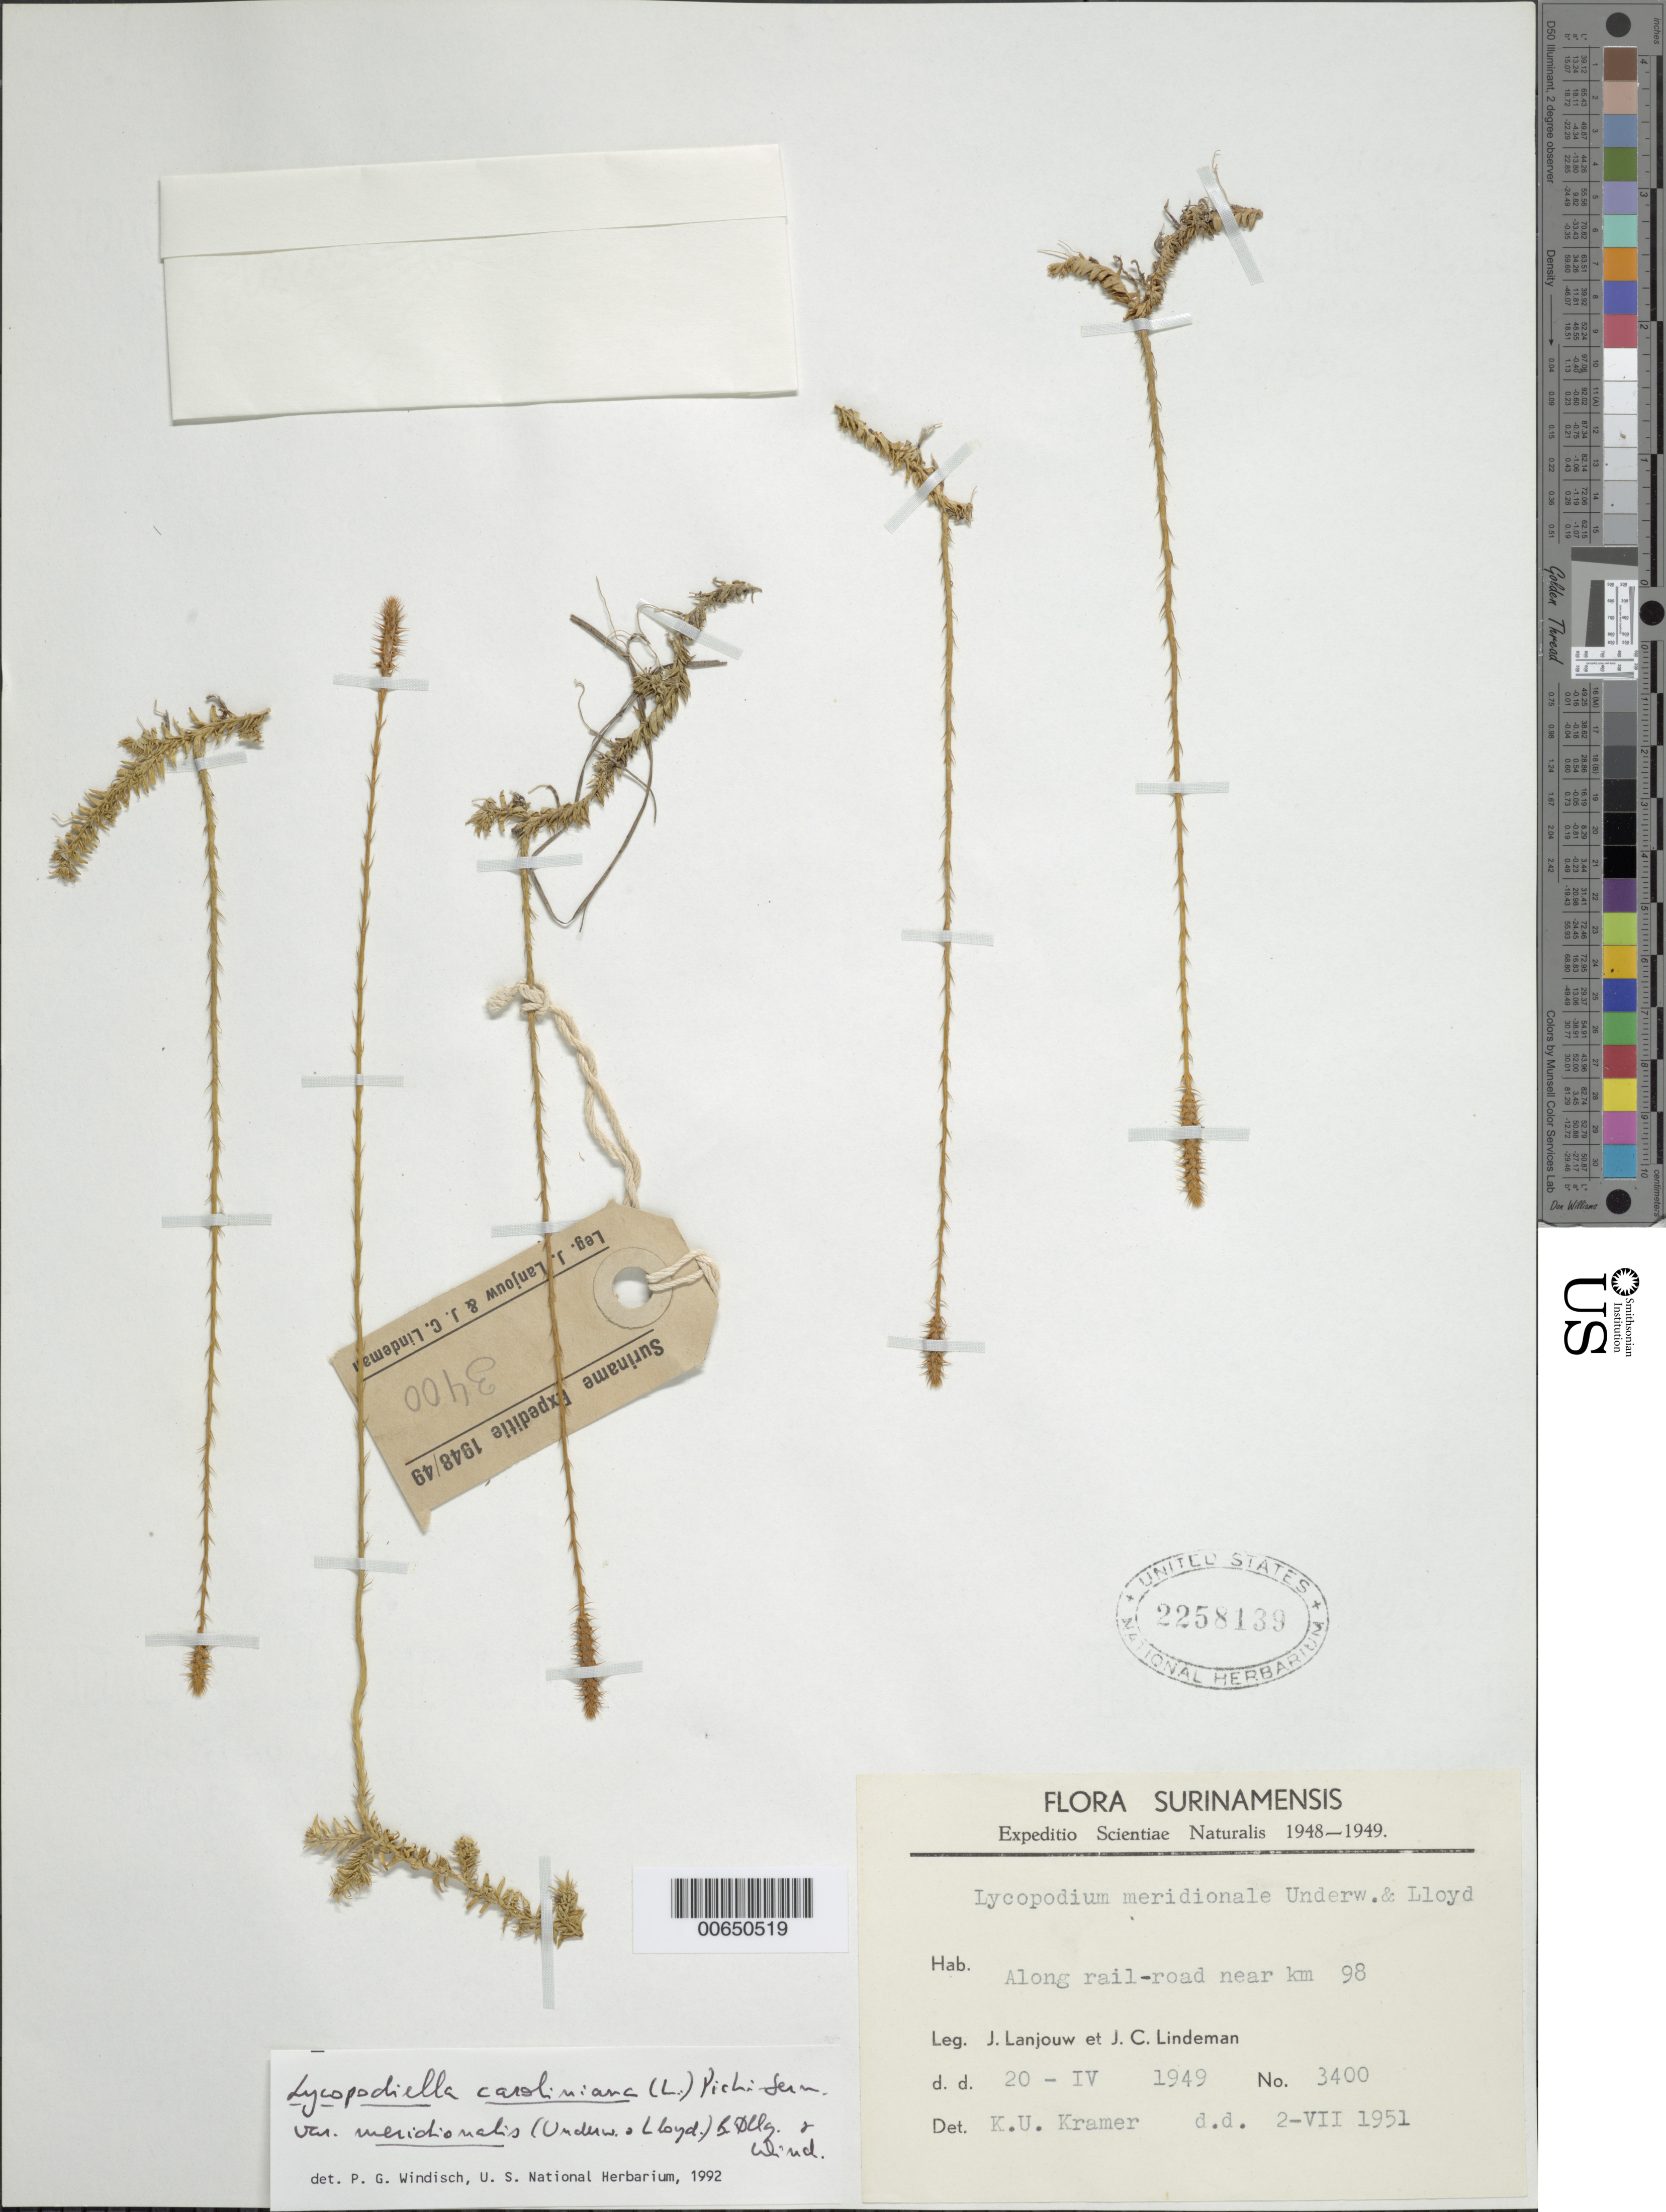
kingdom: Plantae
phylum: Tracheophyta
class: Lycopodiopsida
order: Lycopodiales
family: Lycopodiaceae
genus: Pseudolycopodiella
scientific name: Pseudolycopodiella paradoxa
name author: (Mart.) Holub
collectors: J. Lanjouw & J. C. Lindeman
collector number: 3400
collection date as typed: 20-Apr-49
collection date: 1949-04-20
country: Suriname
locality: Km 98, along railway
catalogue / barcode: US 2258139